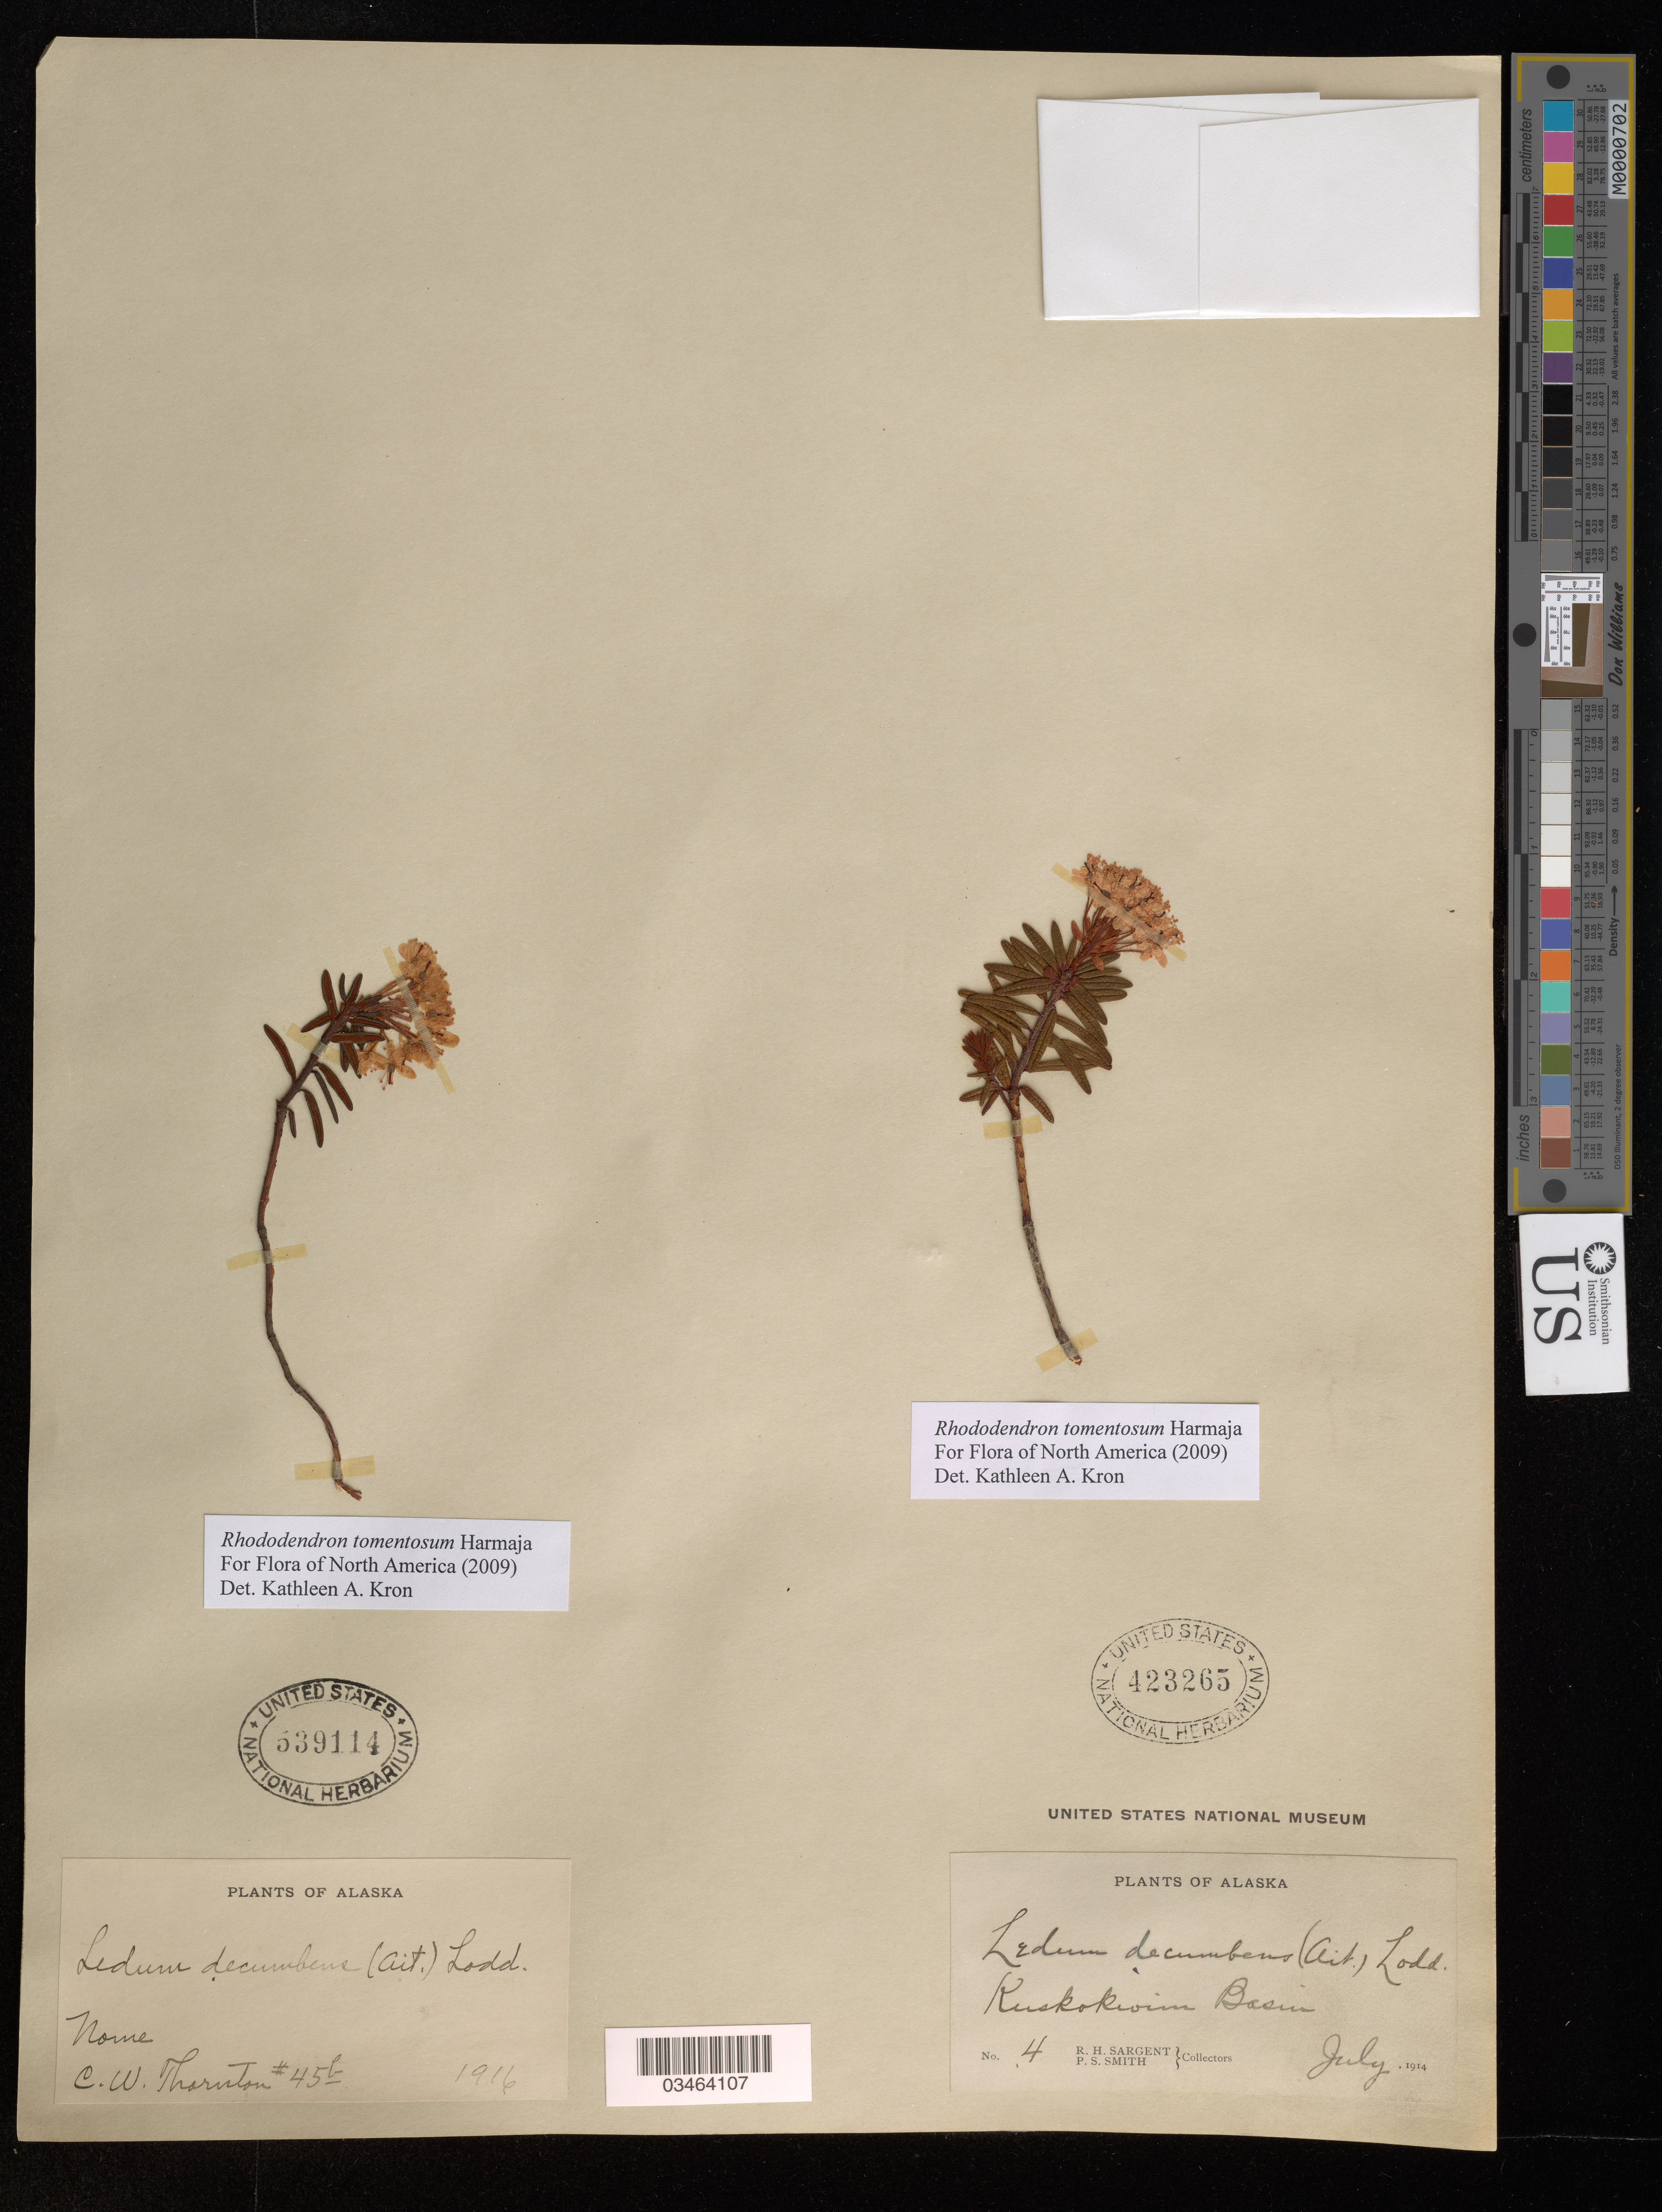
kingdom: Plantae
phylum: Tracheophyta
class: Magnoliopsida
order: Ericales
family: Ericaceae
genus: Rhododendron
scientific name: Rhododendron tomentosum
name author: Harmaja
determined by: Kron, K. A.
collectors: C. Thornton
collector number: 45b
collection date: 1916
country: United States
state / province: Alaska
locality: Nome.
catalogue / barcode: US 539114